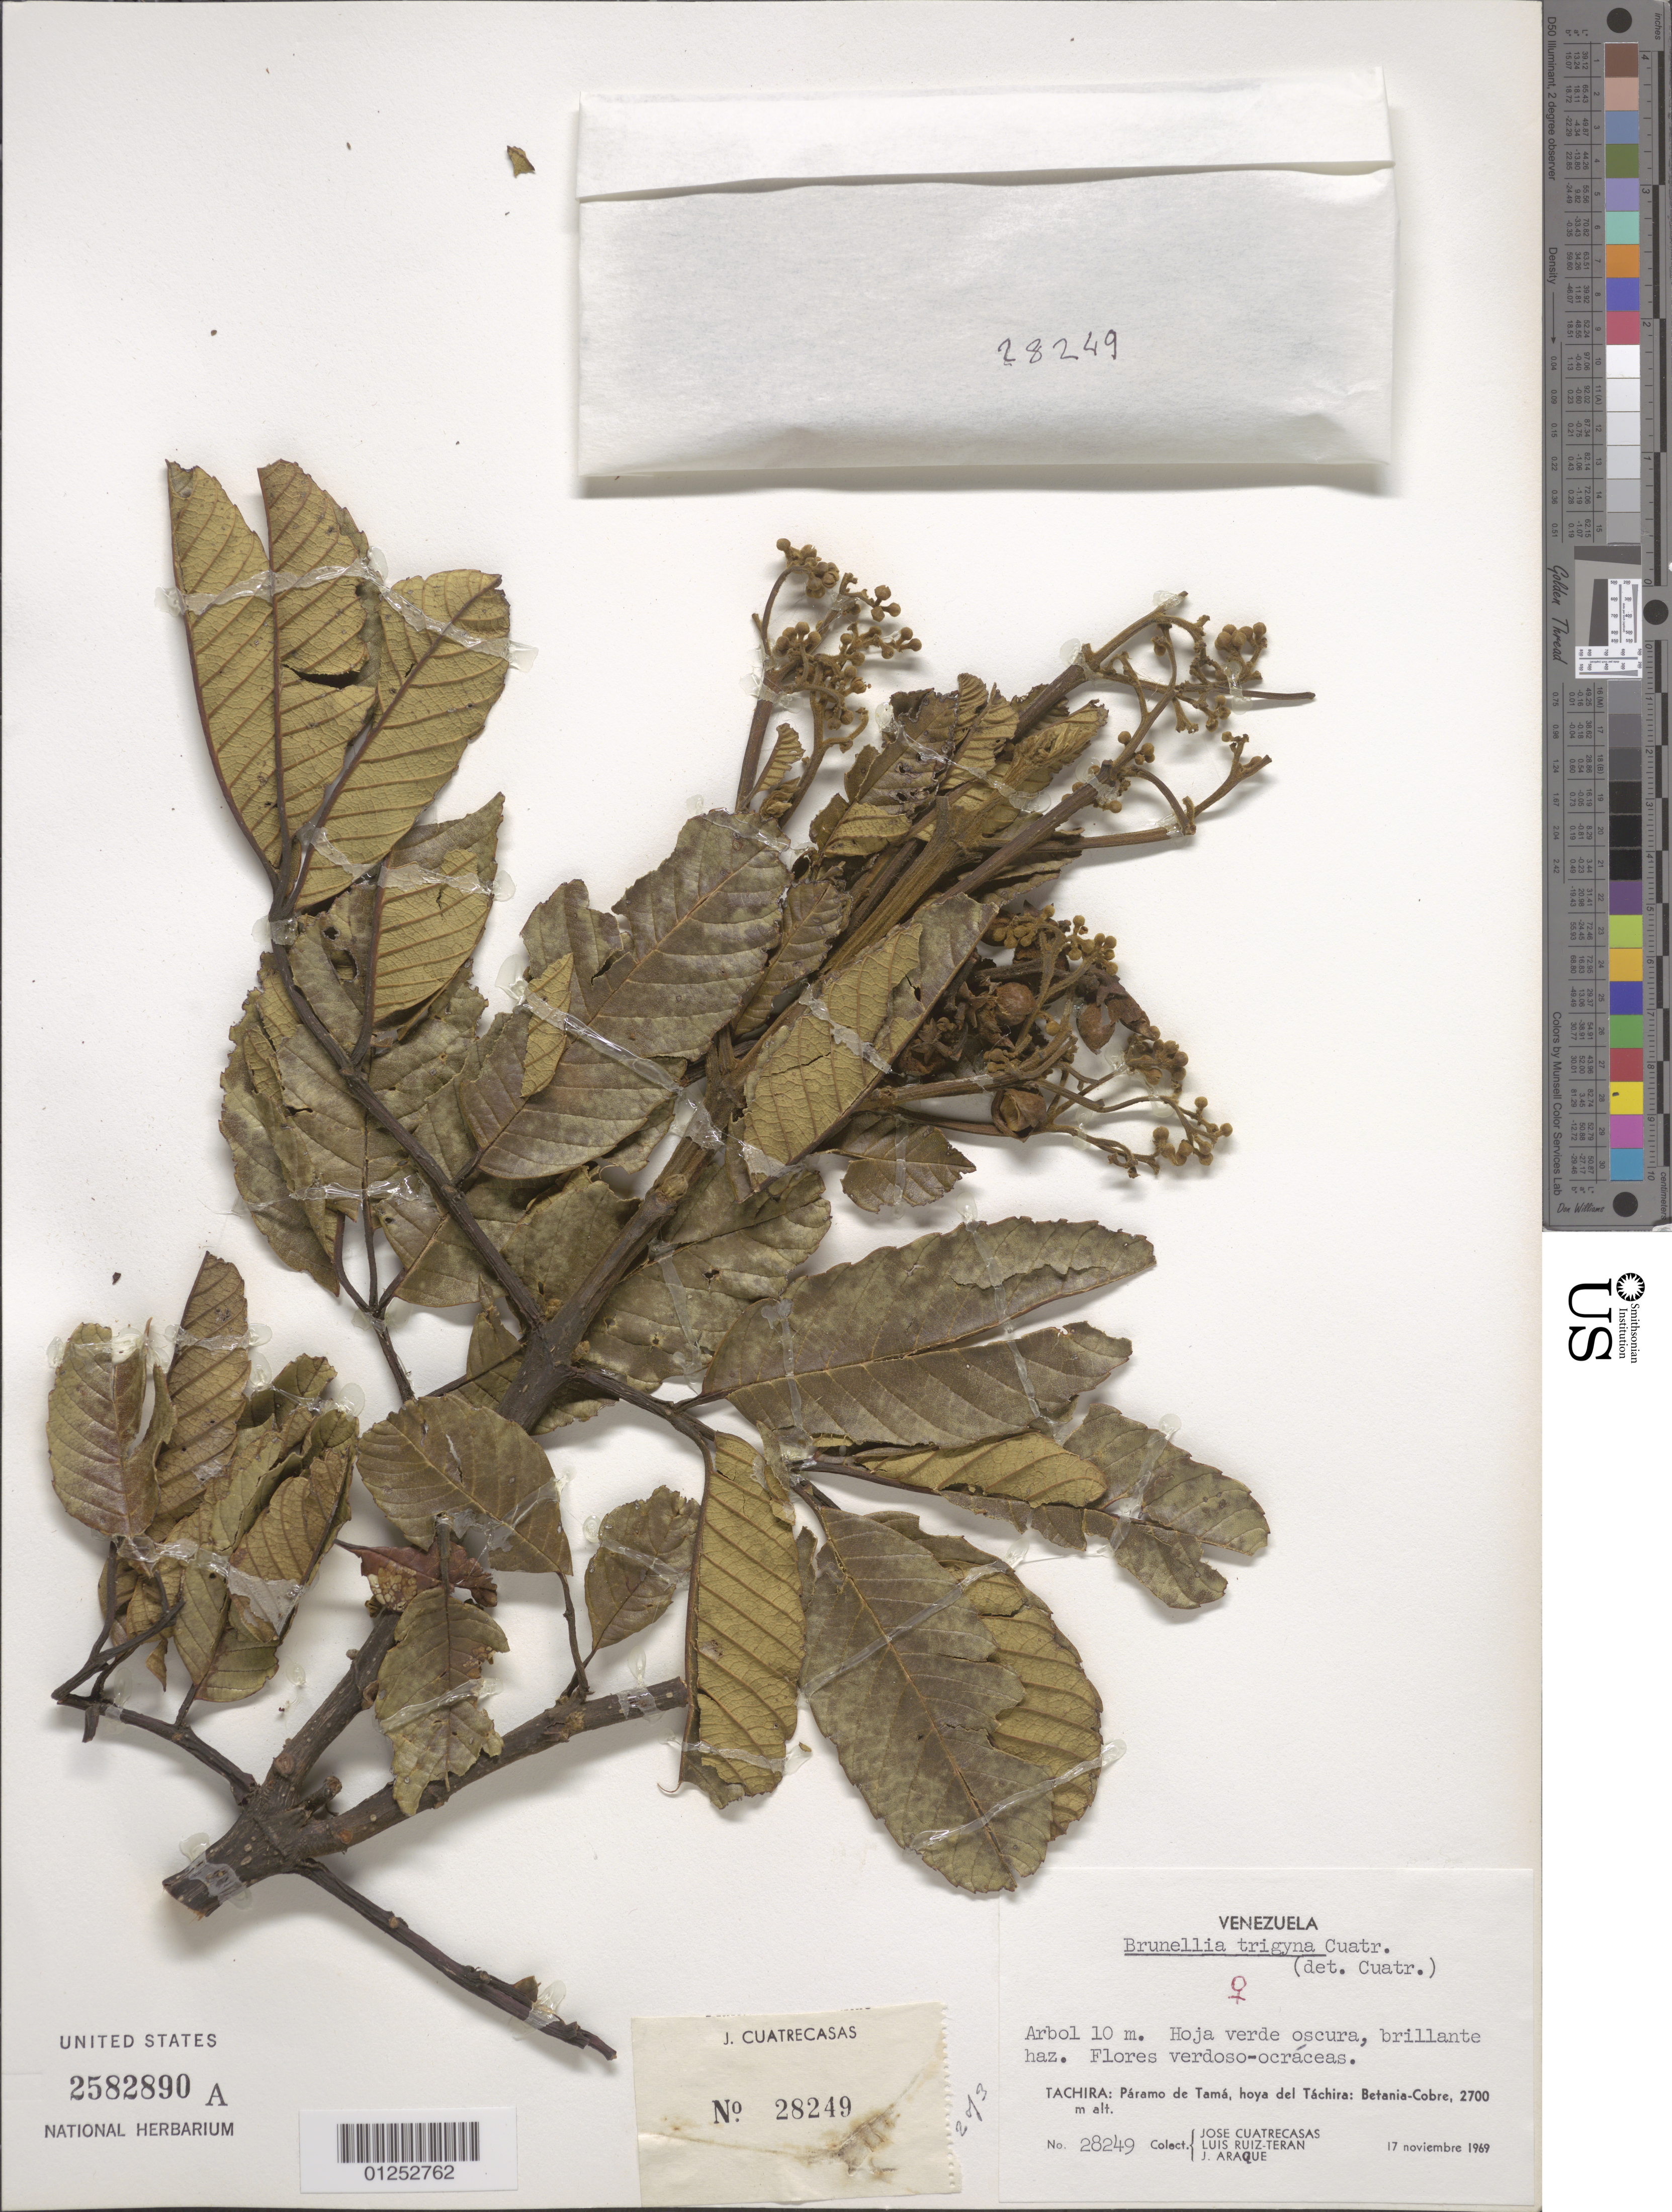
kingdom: Plantae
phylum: Tracheophyta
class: Magnoliopsida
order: Oxalidales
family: Brunelliaceae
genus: Brunellia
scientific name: Brunellia trigyna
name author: Cuatrec.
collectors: J. Cuatrecasas, L. E. Ruíz-Terán & J. Araque Molina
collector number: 28249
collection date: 1969-11-17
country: Venezuela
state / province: Táchira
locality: Paramo de Tama, hoya del Tachira: Betania-Cobre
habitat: Paramo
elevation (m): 2700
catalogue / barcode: US 2582890A